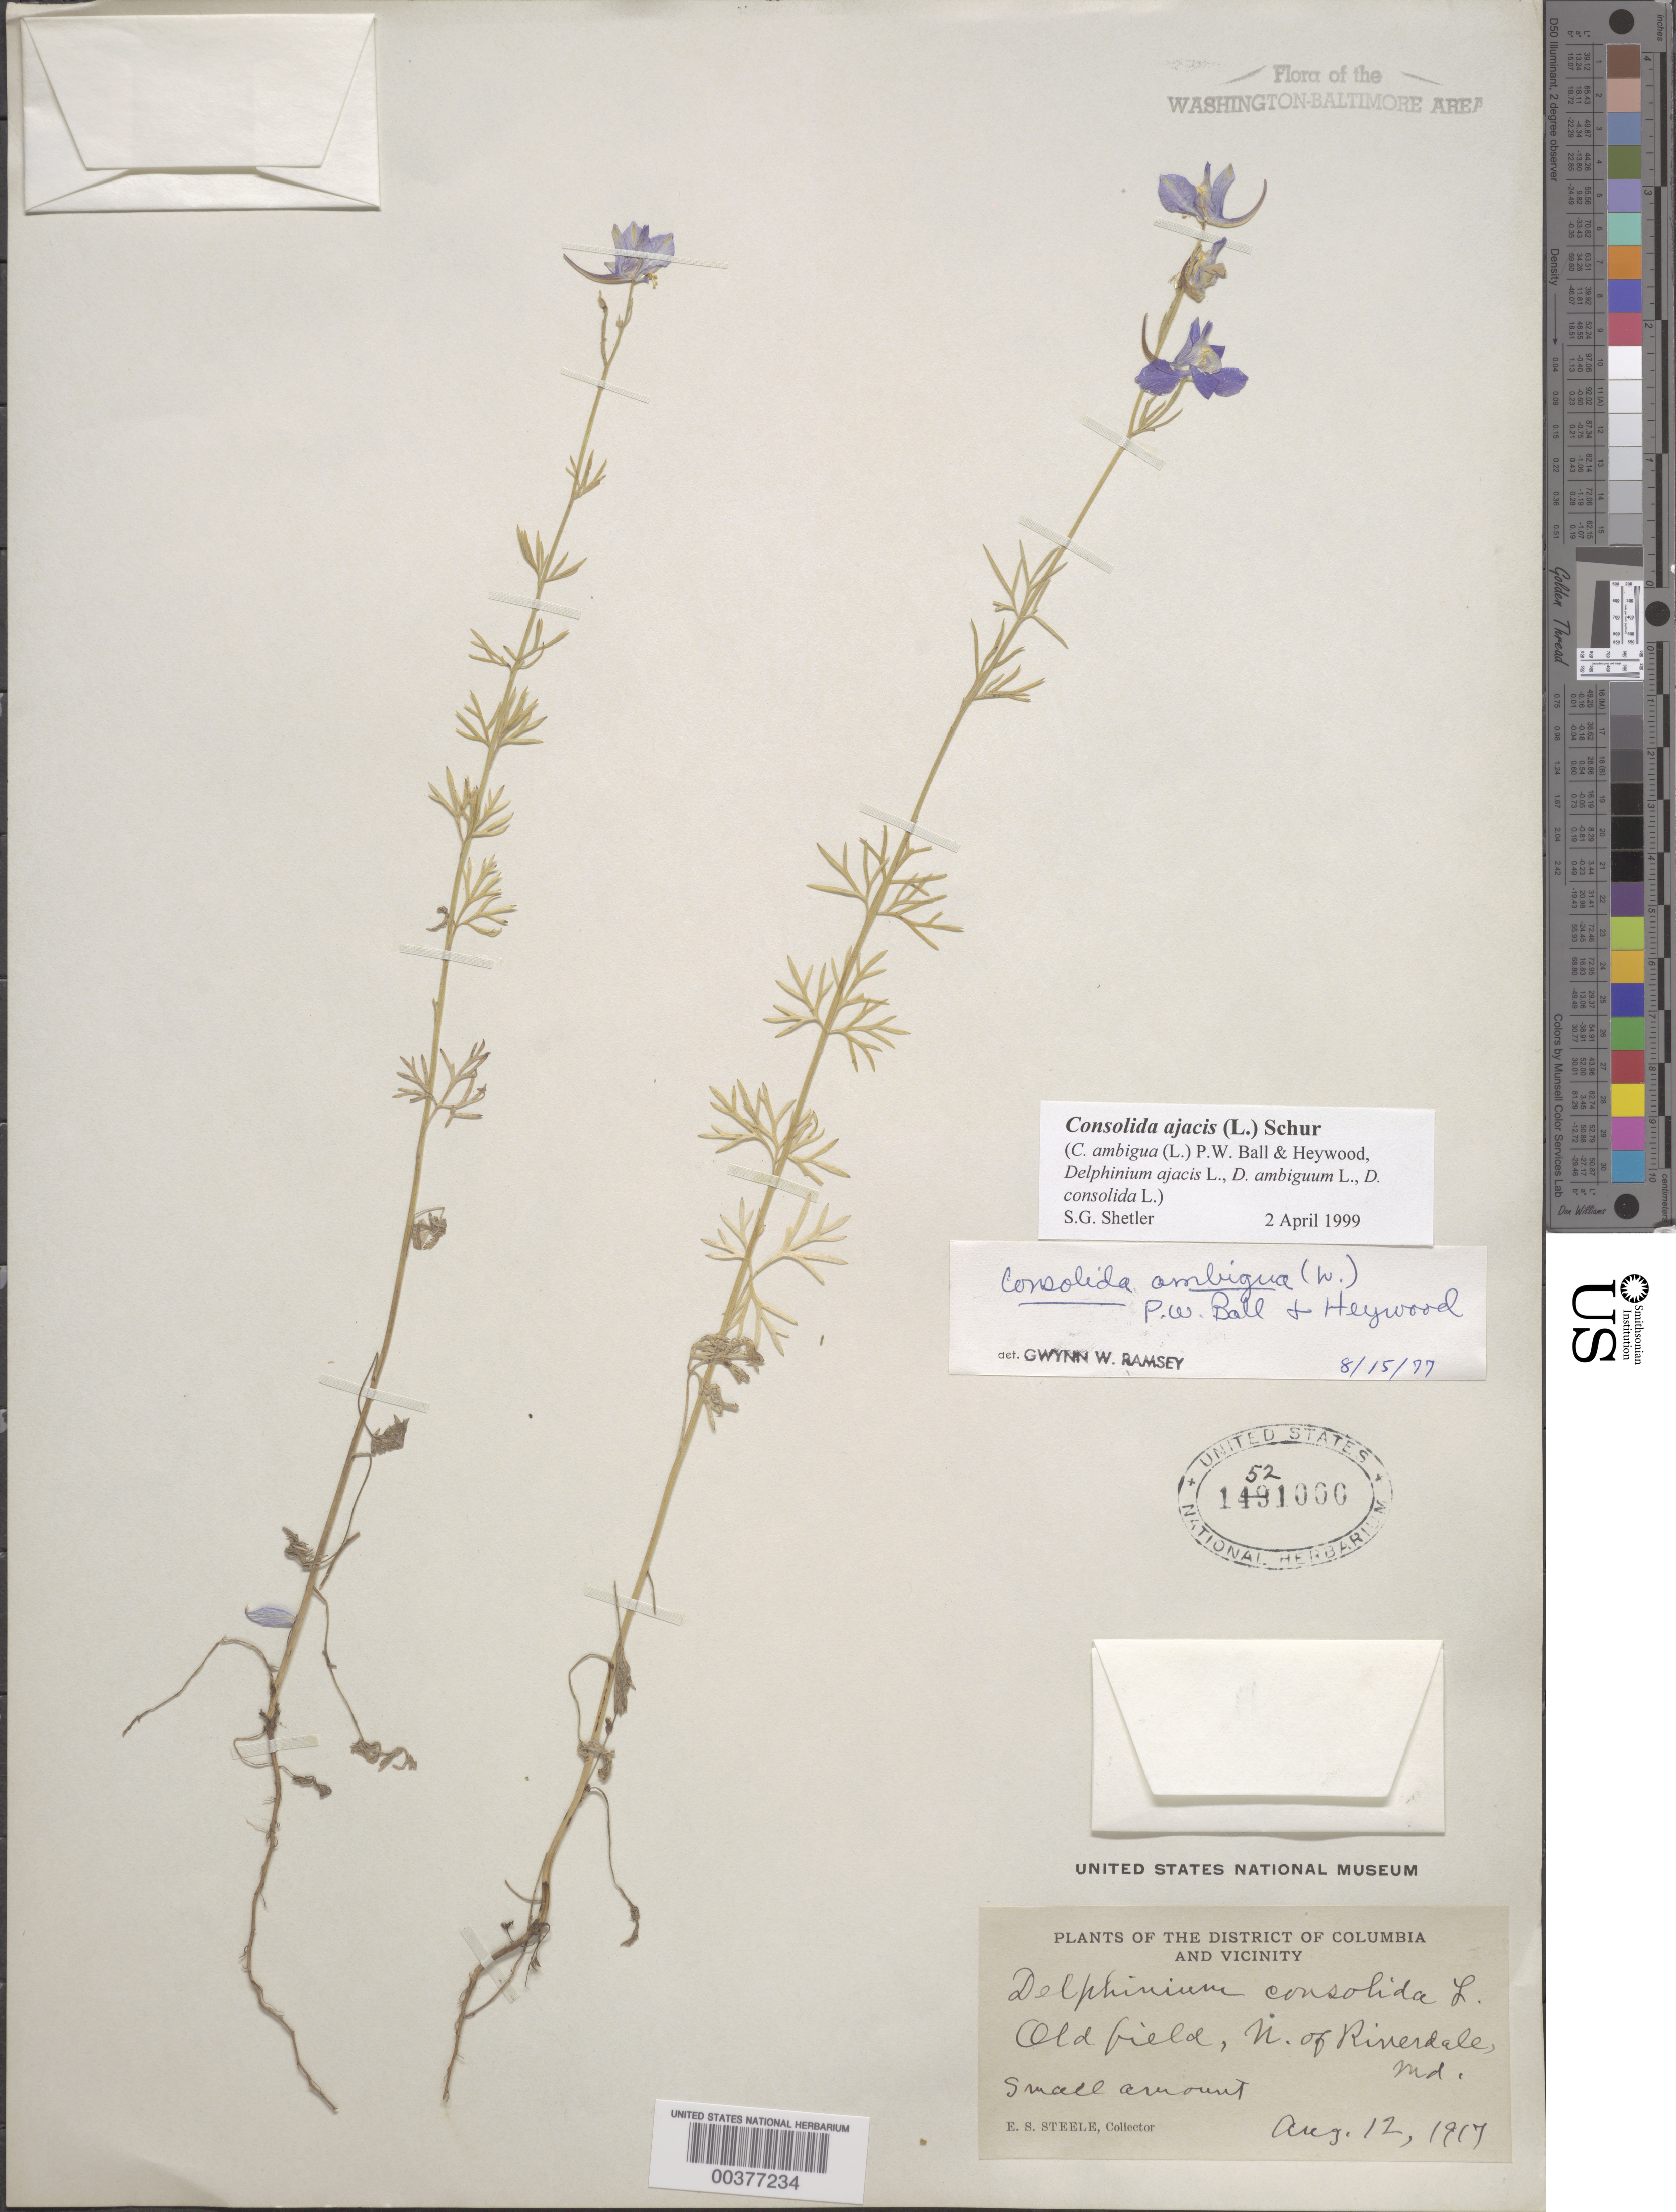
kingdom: Plantae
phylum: Tracheophyta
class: Magnoliopsida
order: Ranunculales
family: Ranunculaceae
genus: Delphinium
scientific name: Delphinium ajacis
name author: L.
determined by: Strong, M. T., (US), Smithsonian Institution - National Museum of Natural History (UNITED STATES)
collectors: E. Steele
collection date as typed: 12 Aug 1917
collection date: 1917-08-12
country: United States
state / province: Maryland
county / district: Prince George's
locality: North of Riverdale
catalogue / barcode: US 1521000